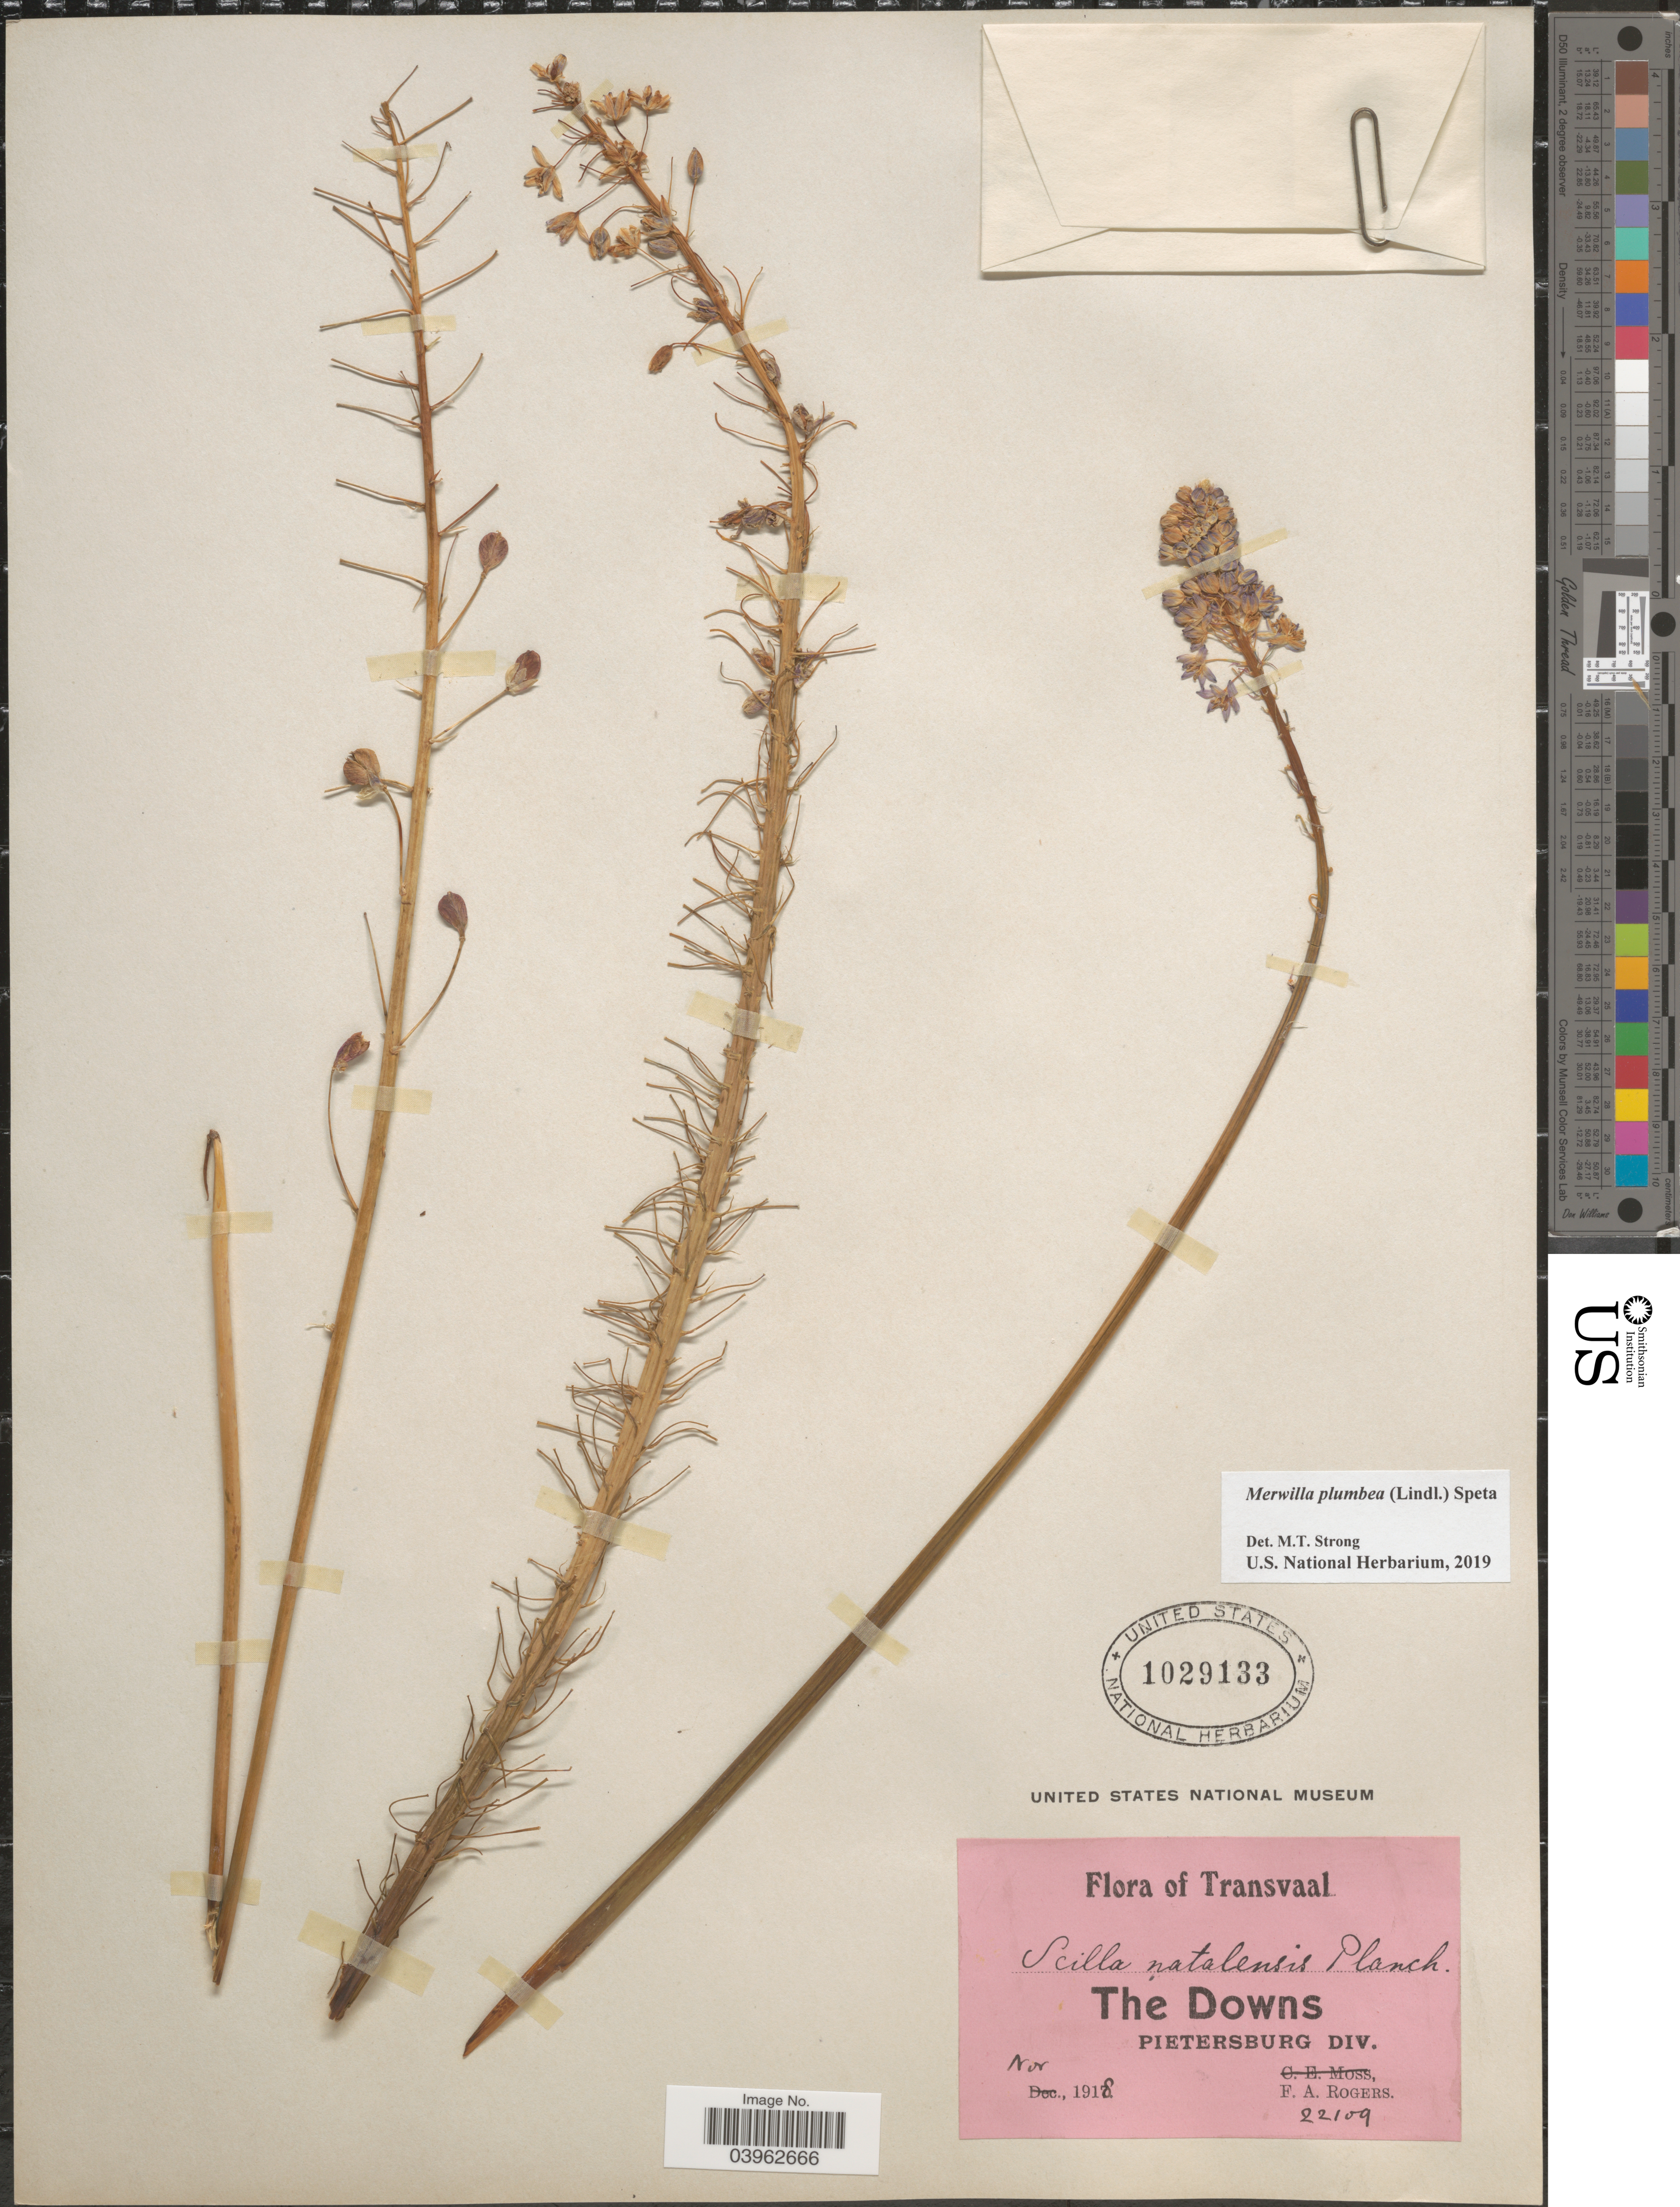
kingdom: Plantae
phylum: Tracheophyta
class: Liliopsida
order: Asparagales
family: Asparagaceae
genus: Merwilla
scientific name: Merwilla plumbea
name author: (Lindl.) Speta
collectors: F. A. Rogers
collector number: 22109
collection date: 1918-11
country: South Africa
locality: Transvaal. The Downs. Pieterburg Div.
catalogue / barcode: US 1029133